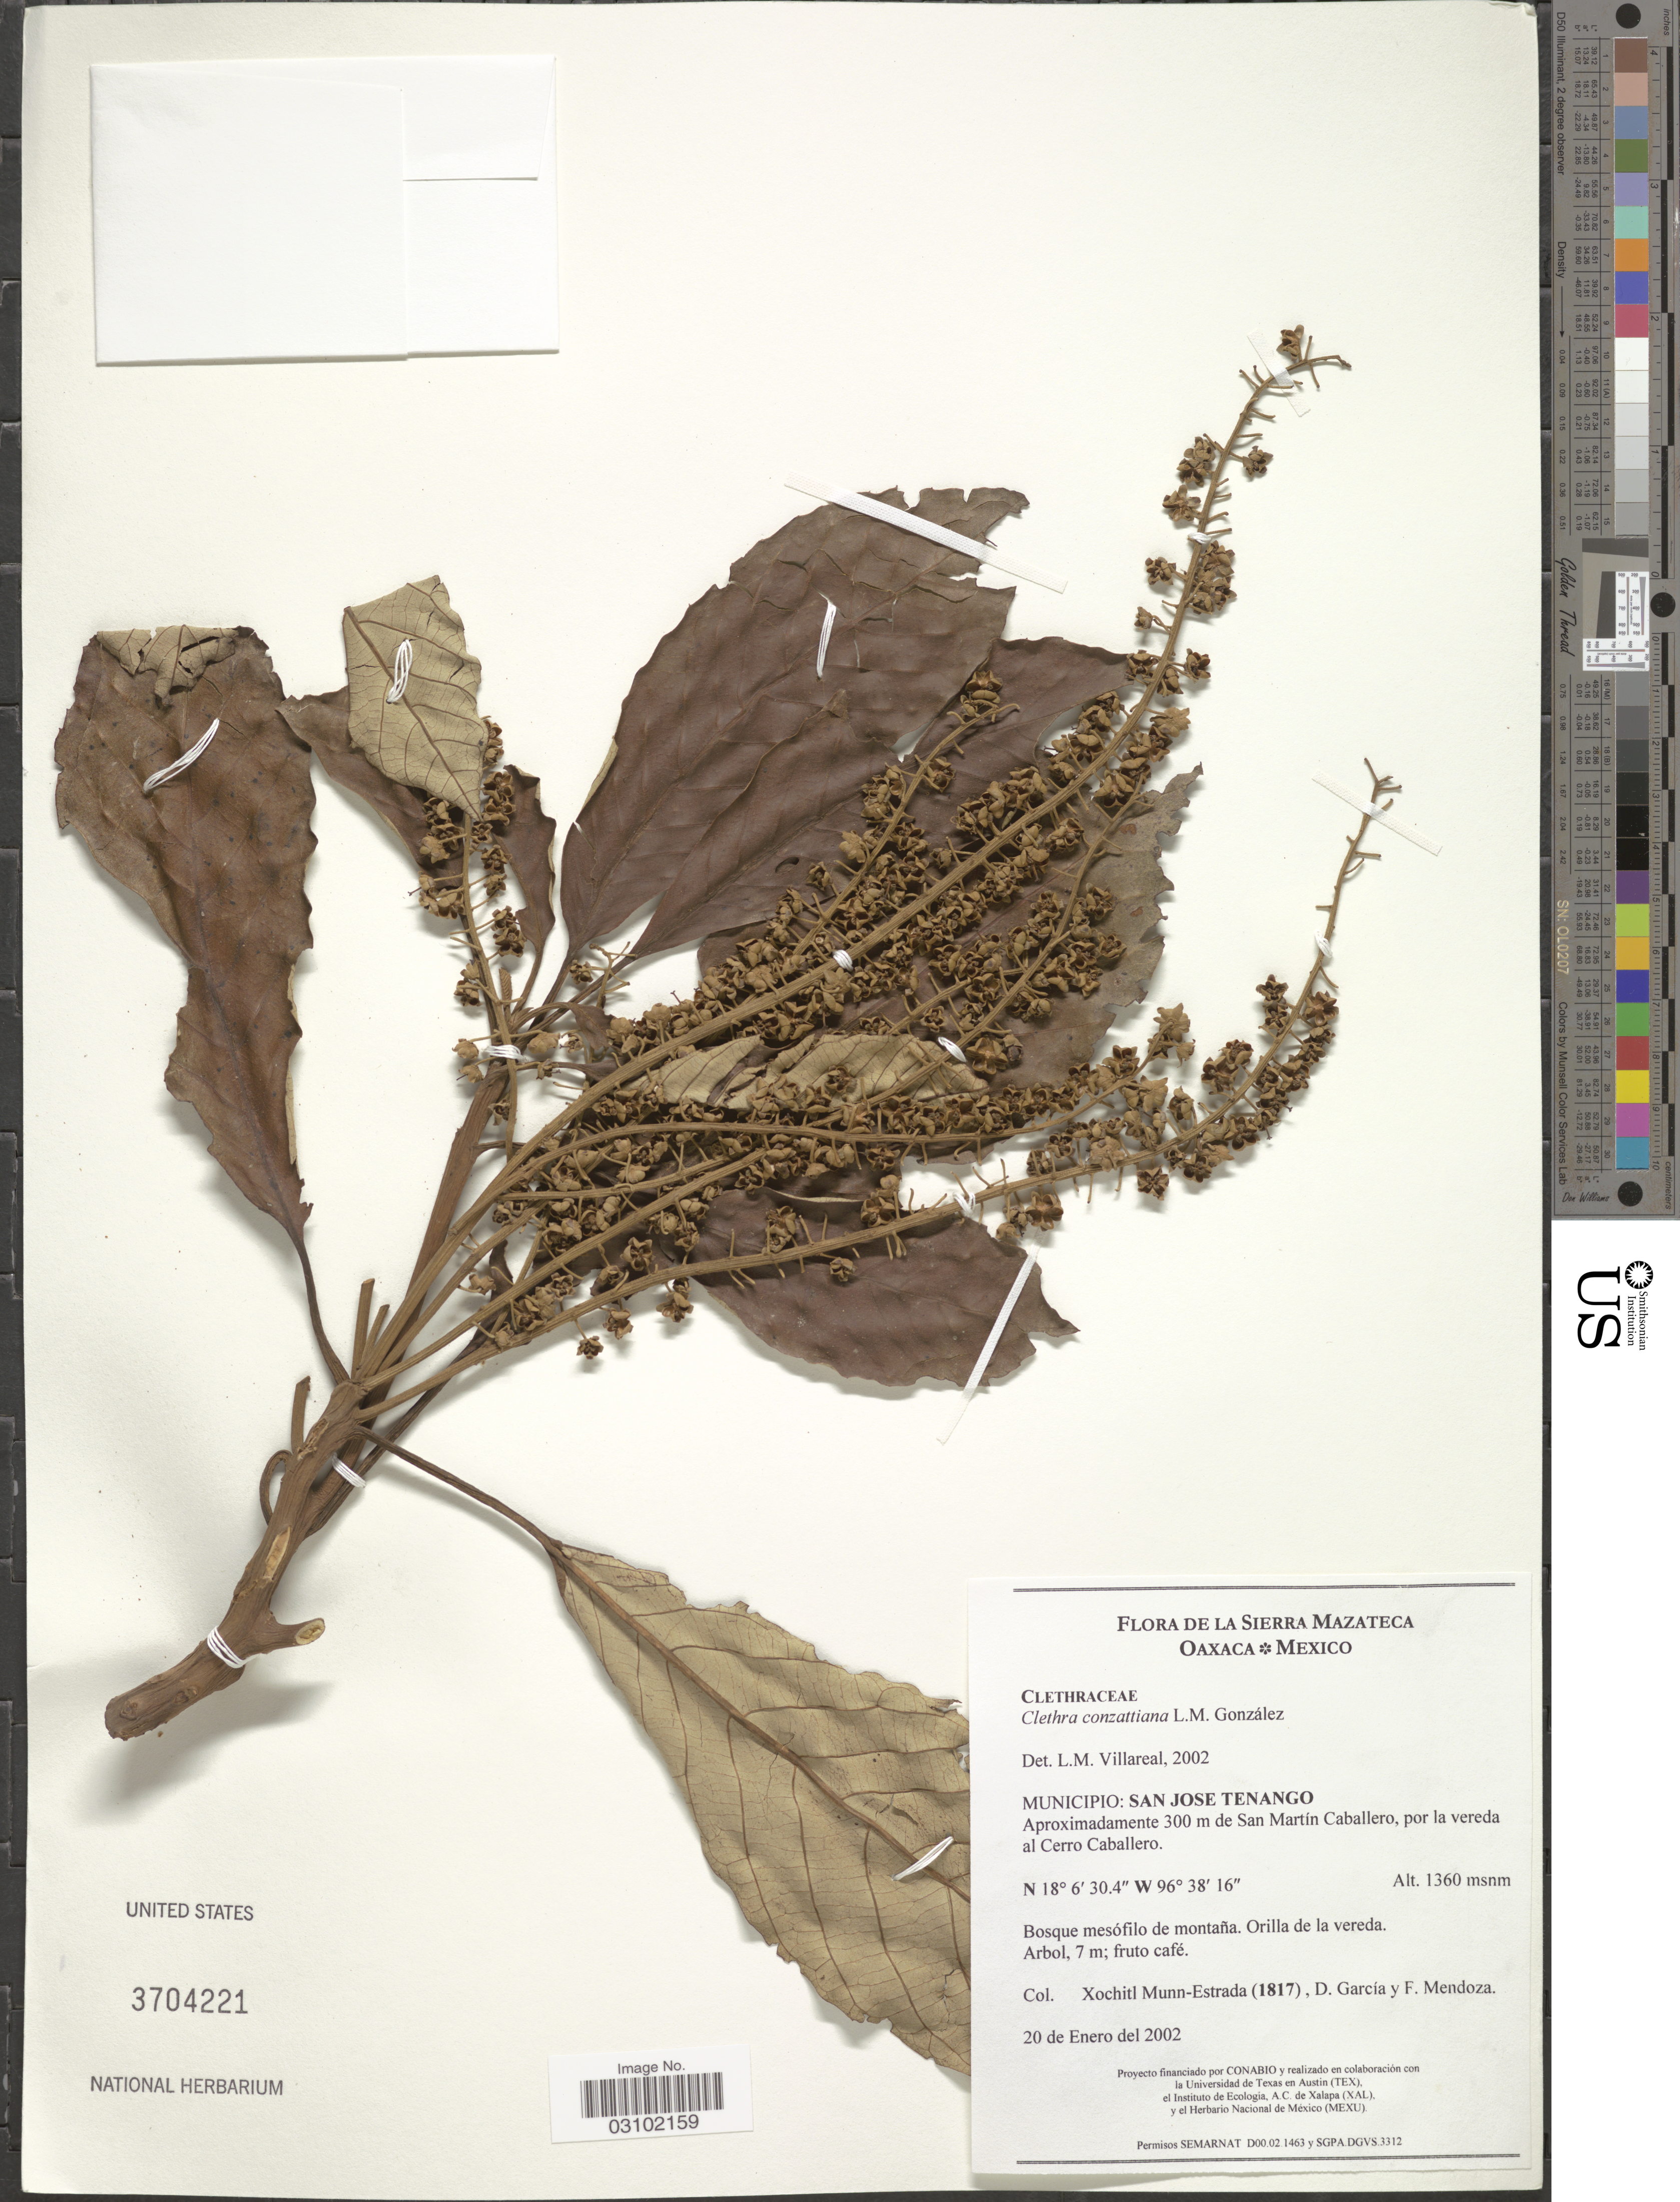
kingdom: Plantae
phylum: Tracheophyta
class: Magnoliopsida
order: Ericales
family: Clethraceae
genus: Clethra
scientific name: Clethra conzattiana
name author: González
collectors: X. Munn-Estrada, D. García & F. Mendoza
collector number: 1817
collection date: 2002-01-20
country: Mexico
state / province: Oaxaca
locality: De La Sierra Mazateca, Municipio: San Jose Tenango, Aproximadamente 300 m de San Martin Caballero, por la vereda al Cerro Caballero.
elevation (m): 1360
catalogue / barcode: US 3704221